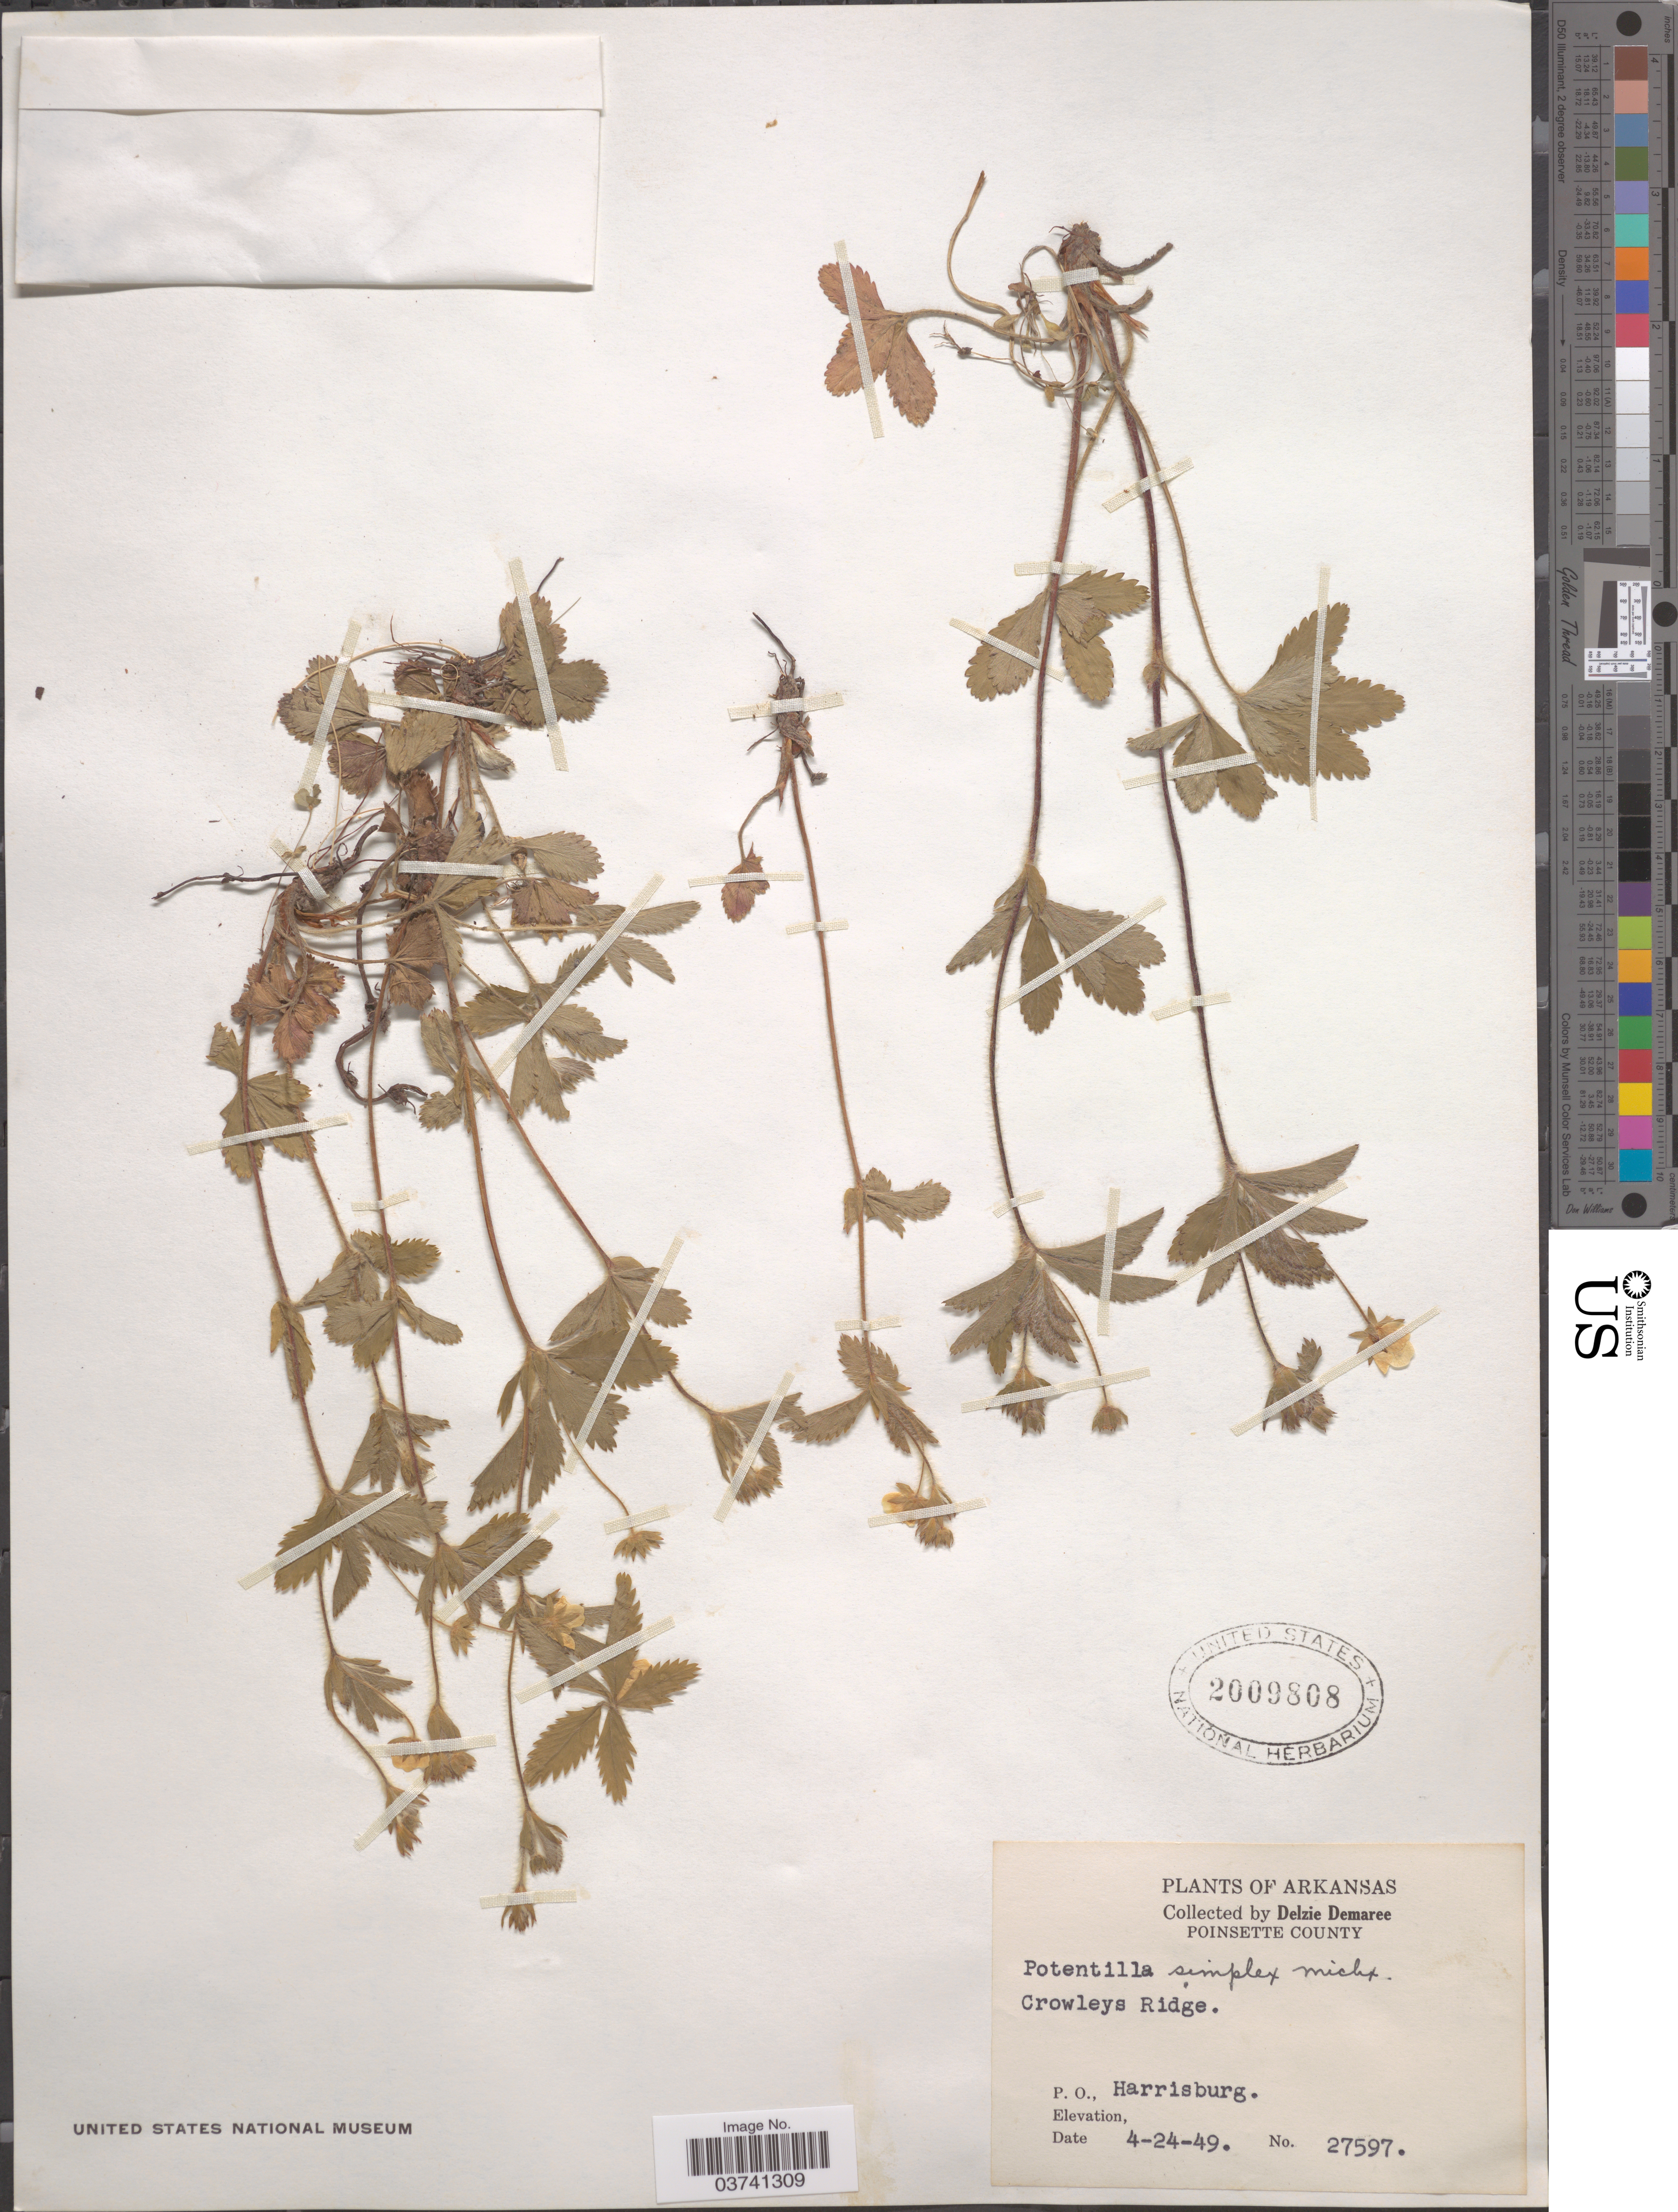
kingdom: Plantae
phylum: Tracheophyta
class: Magnoliopsida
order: Rosales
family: Rosaceae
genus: Potentilla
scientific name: Potentilla simplex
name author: Michx.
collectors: D. Demaree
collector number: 27597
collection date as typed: Transcribed d/m/y: 24/4/49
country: United States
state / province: Arkansas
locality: Poinsette County. Crowleys Ridge. P.O., Harrisburg.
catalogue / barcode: US 2009808